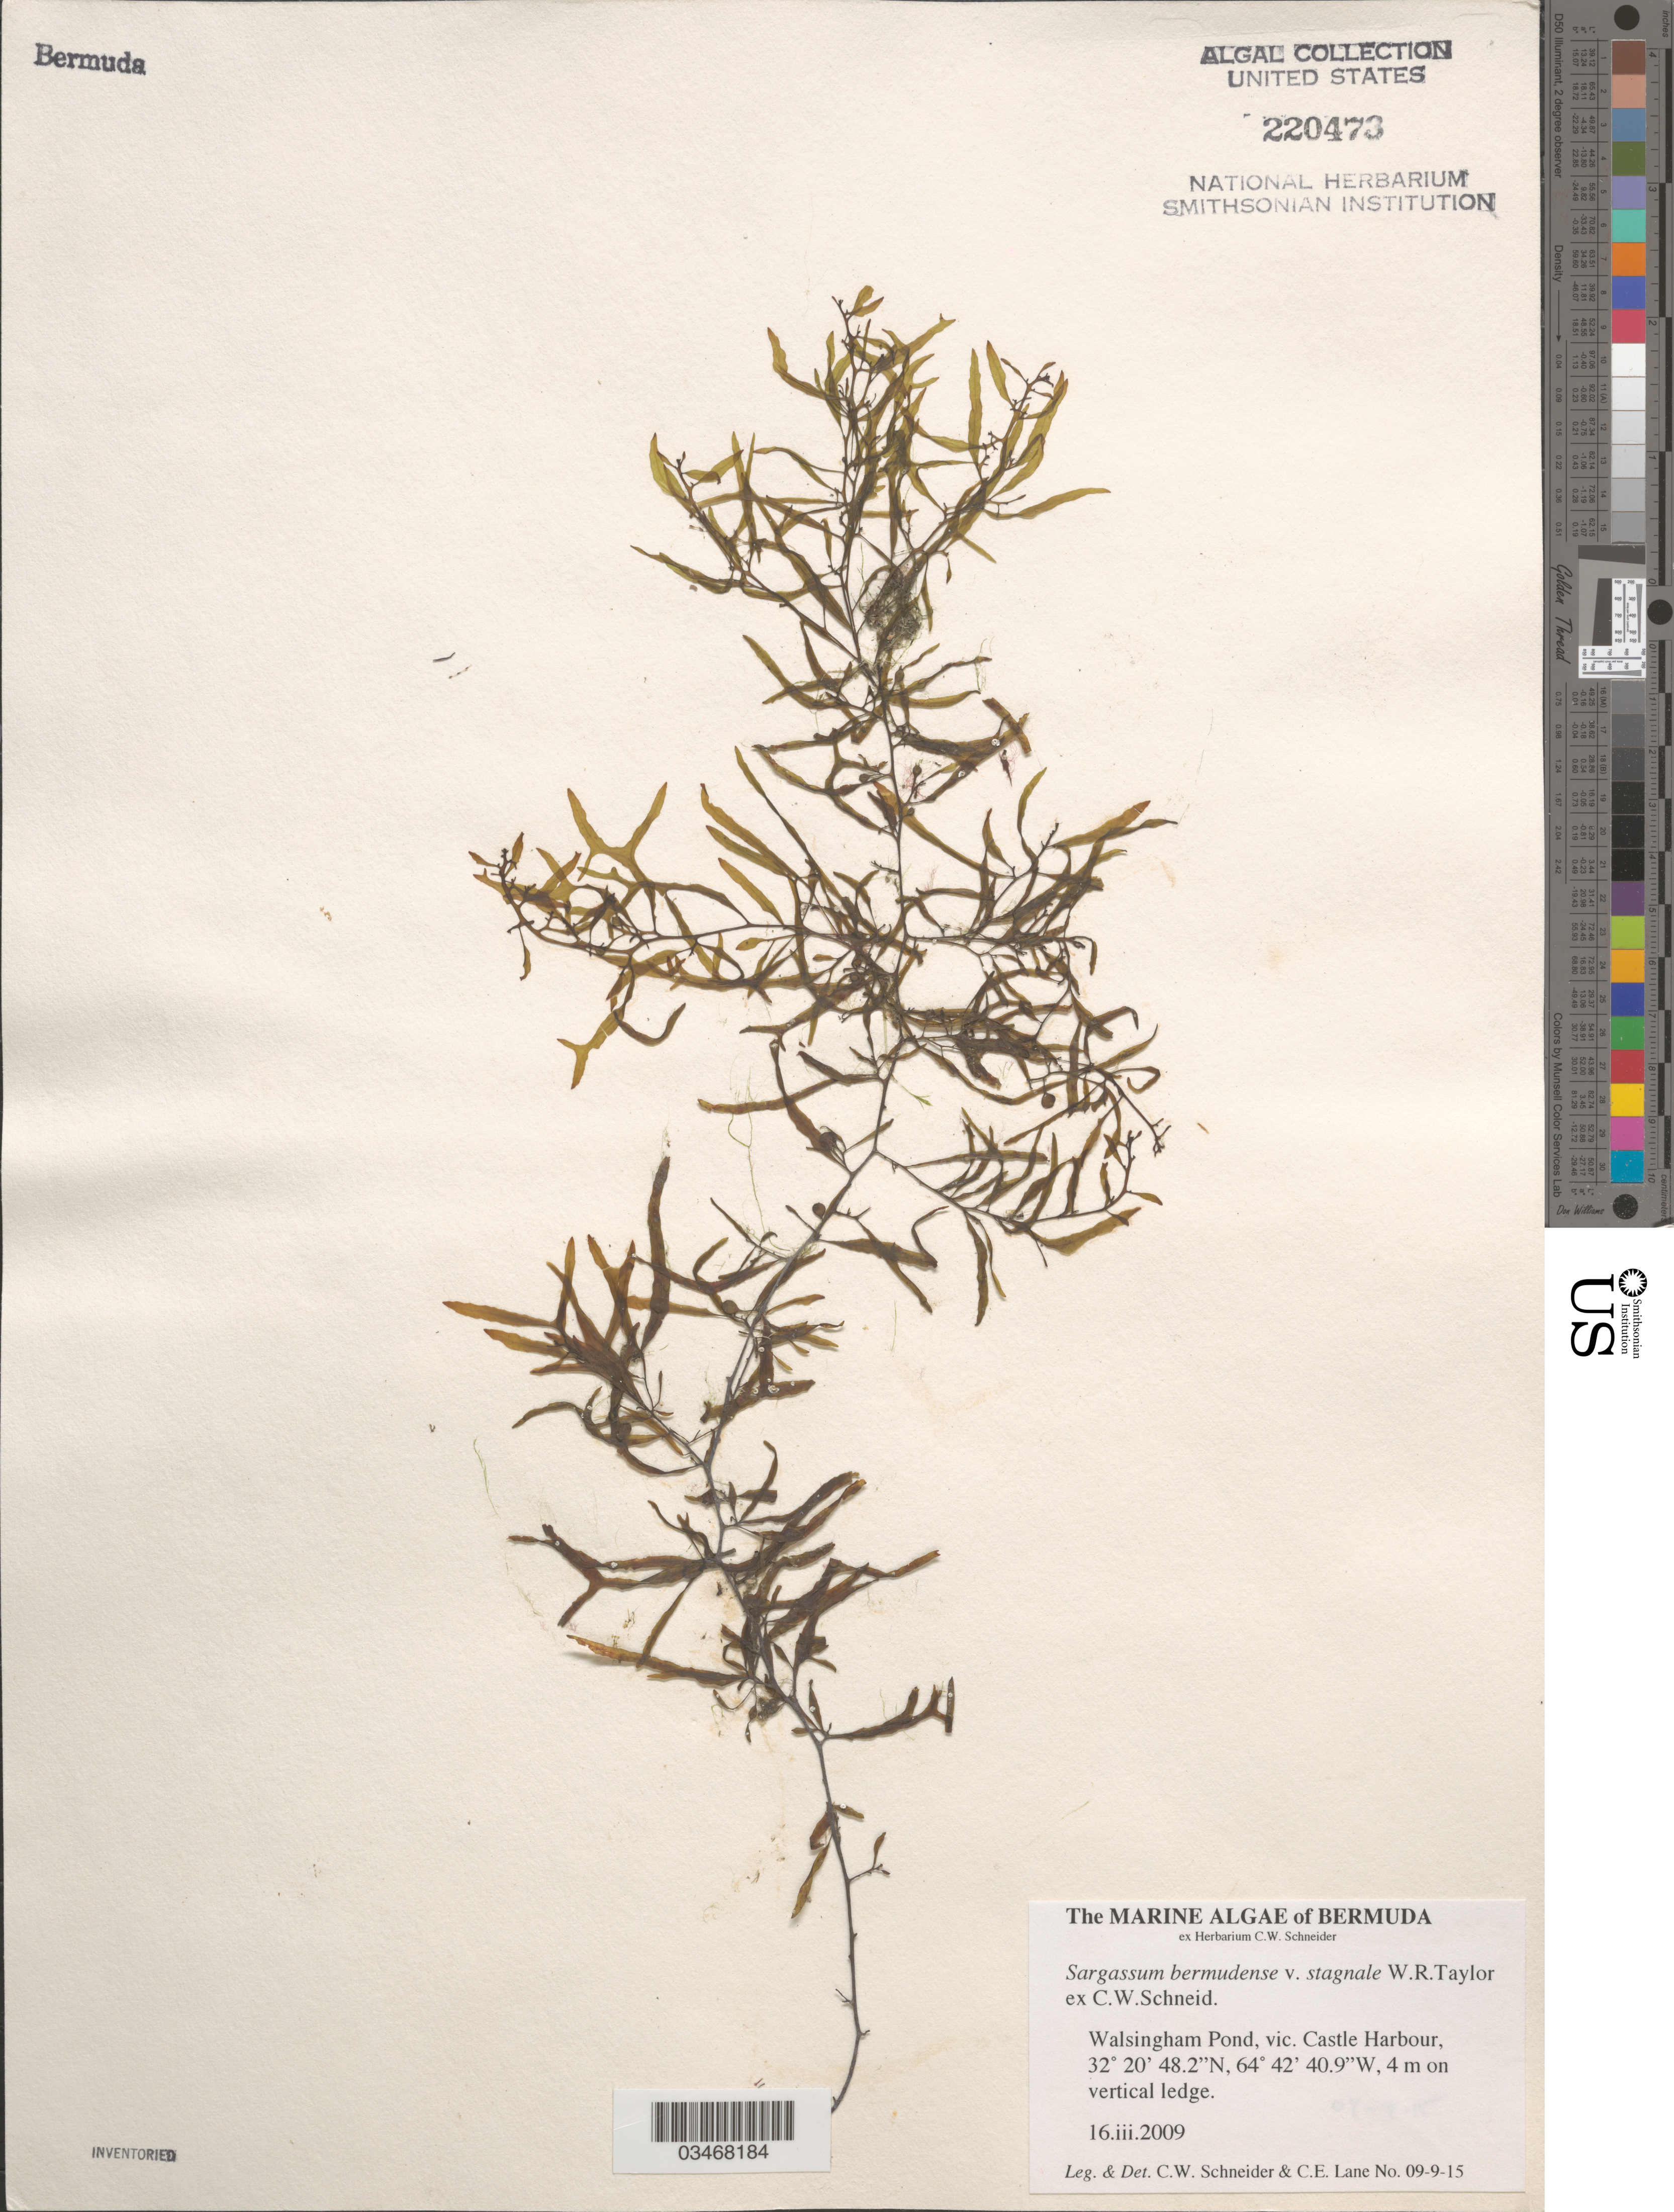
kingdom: Chromista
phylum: Ochrophyta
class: Phaeophyceae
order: Fucales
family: Sargassaceae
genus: Sargassum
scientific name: Sargassum bermudense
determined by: Schneider, C. W.; Lane, C. E.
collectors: C. W. Schneider & C. E. Lane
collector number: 09-9-15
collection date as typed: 16 Mar 2009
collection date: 2009-03-16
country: Bermuda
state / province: Hamilton Parish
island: Bermuda Island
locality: Walsingham Pond, Castle Harbour area on vertical ledge.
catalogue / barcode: US 220473